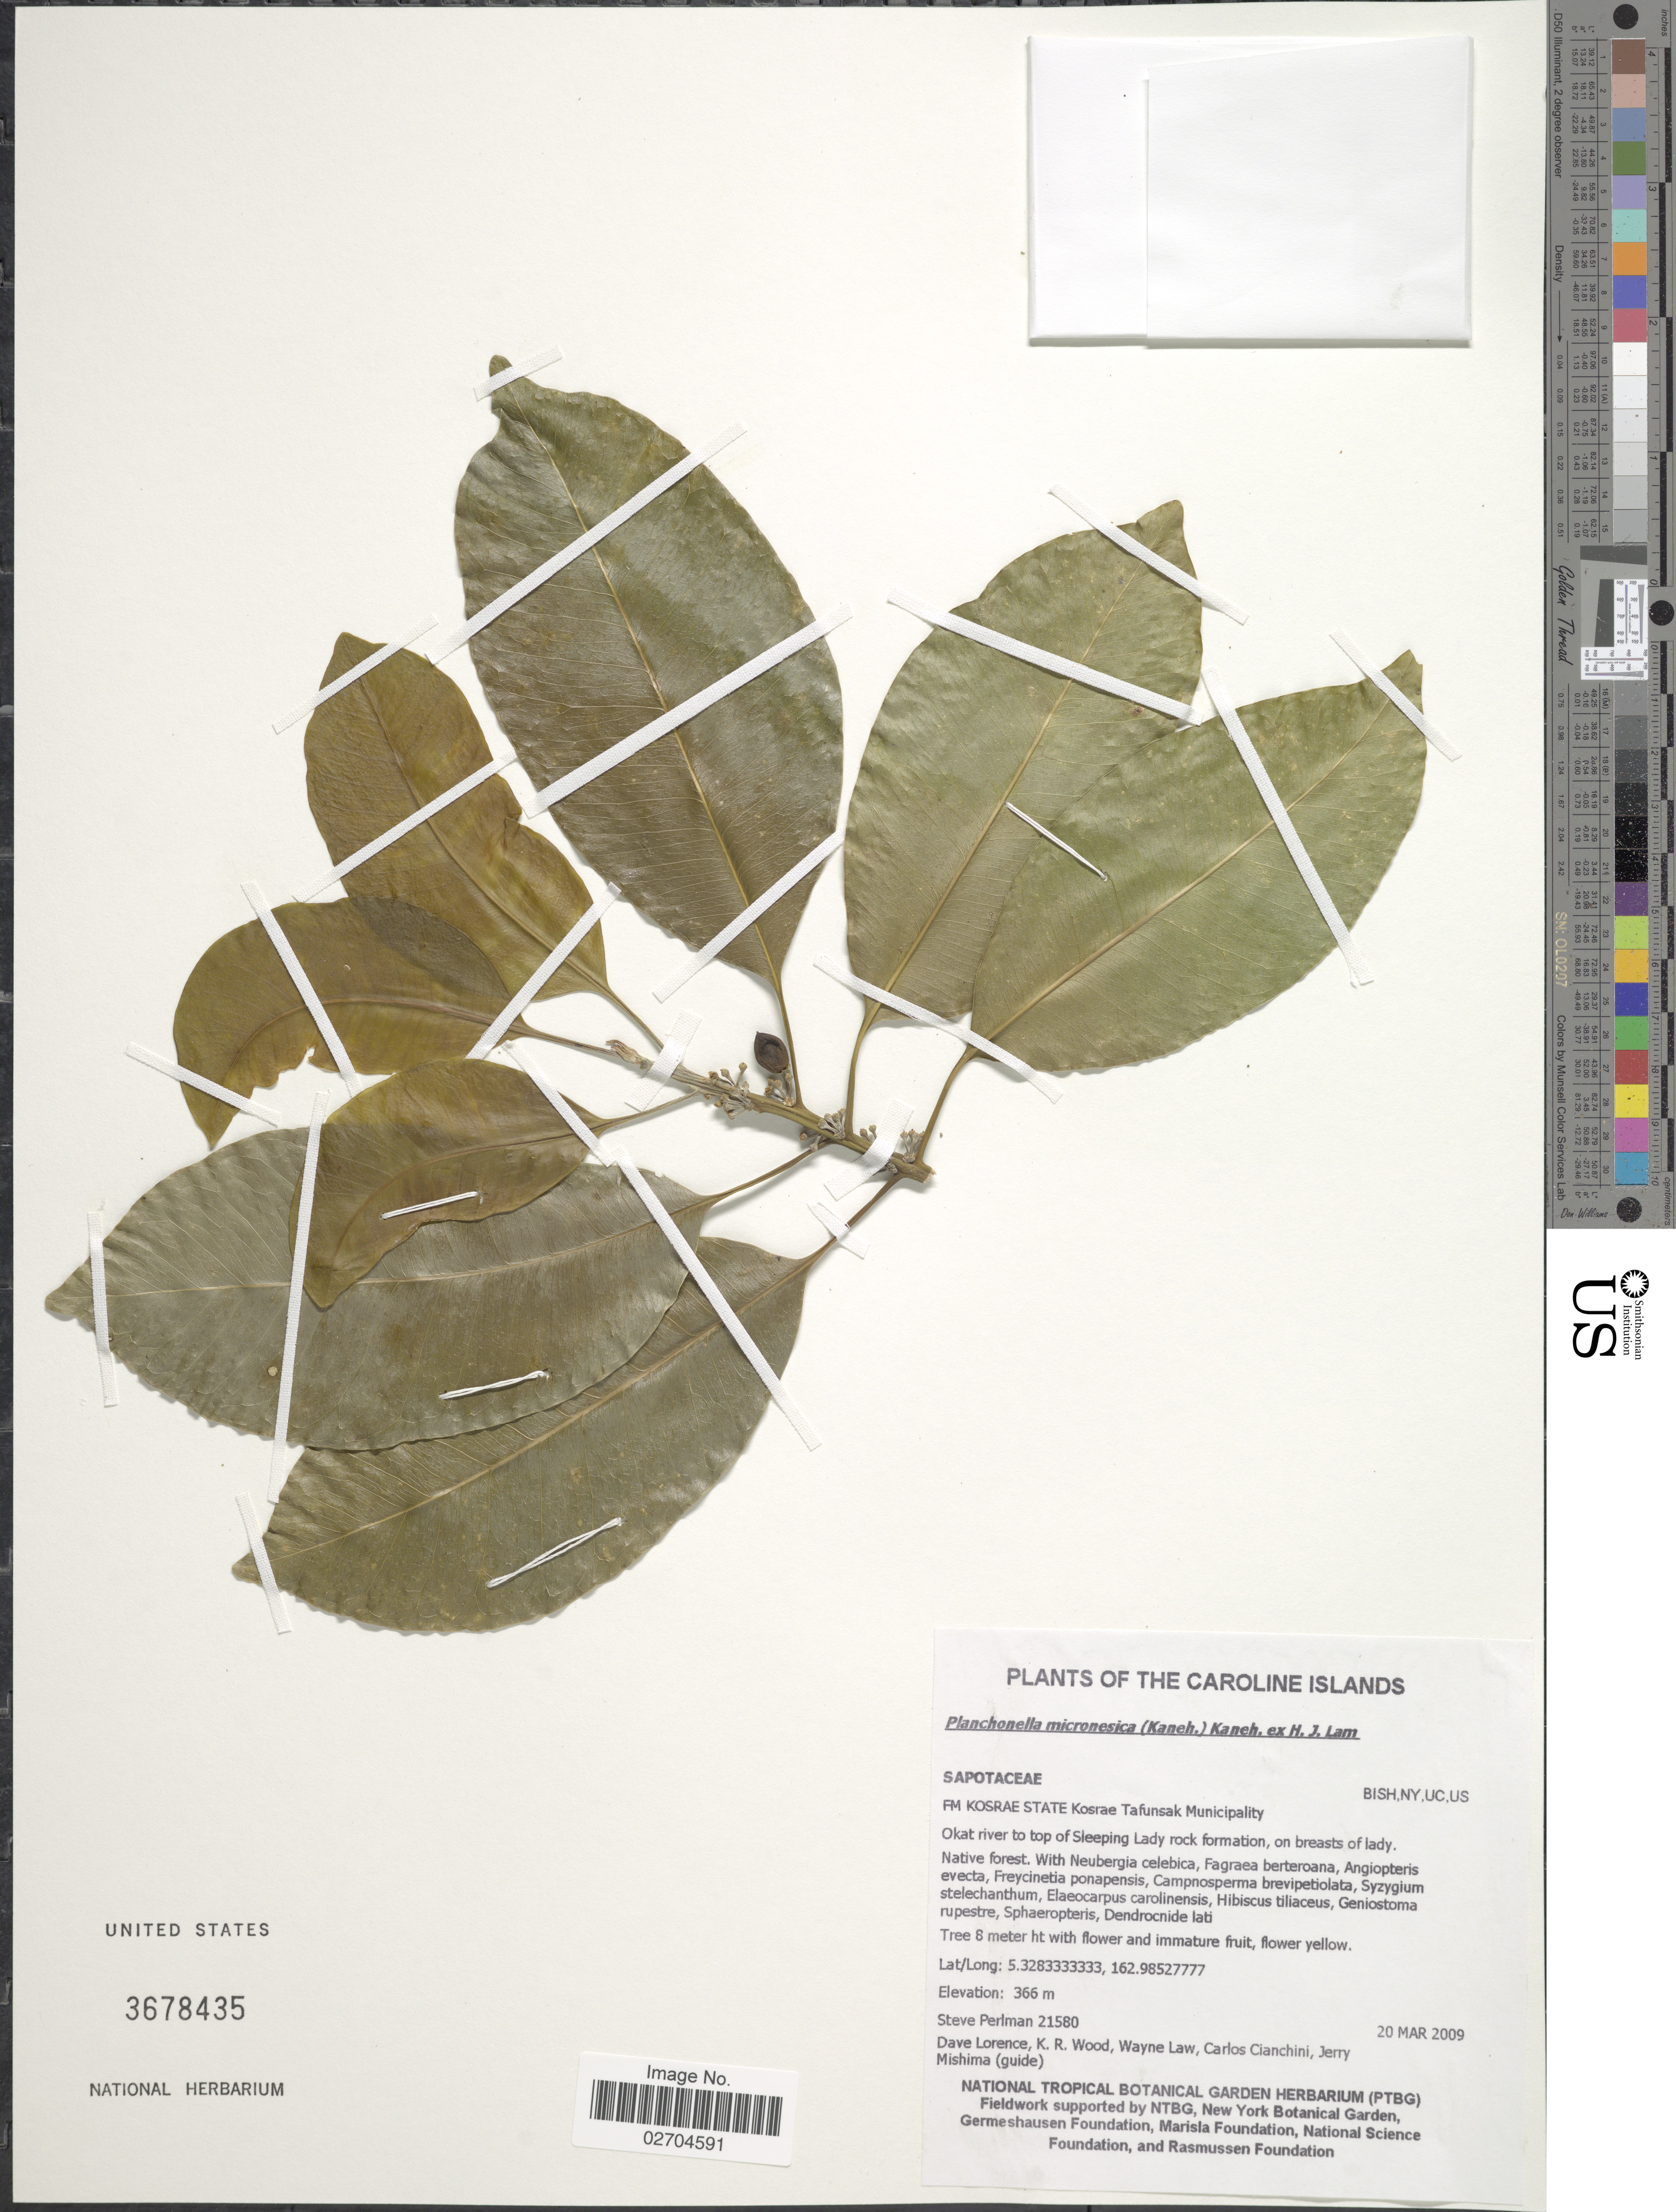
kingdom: Plantae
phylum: Tracheophyta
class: Magnoliopsida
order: Ericales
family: Sapotaceae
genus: Planchonella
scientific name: Planchonella micronesica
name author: (Kaneh.) Kaneh. ex H.J. Lam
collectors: S. Perlman, D. Lorence, K. R. Wood, W. Law & et al.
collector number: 21580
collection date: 2009-03-20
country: Micronesia, Federated States of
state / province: Kosrae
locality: The Caroline Islands. FM Kosrae State Kosrae Tafunsak Municipality. Okat river to top of Sleeping Lady rock formation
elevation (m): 366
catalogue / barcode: US 3678435